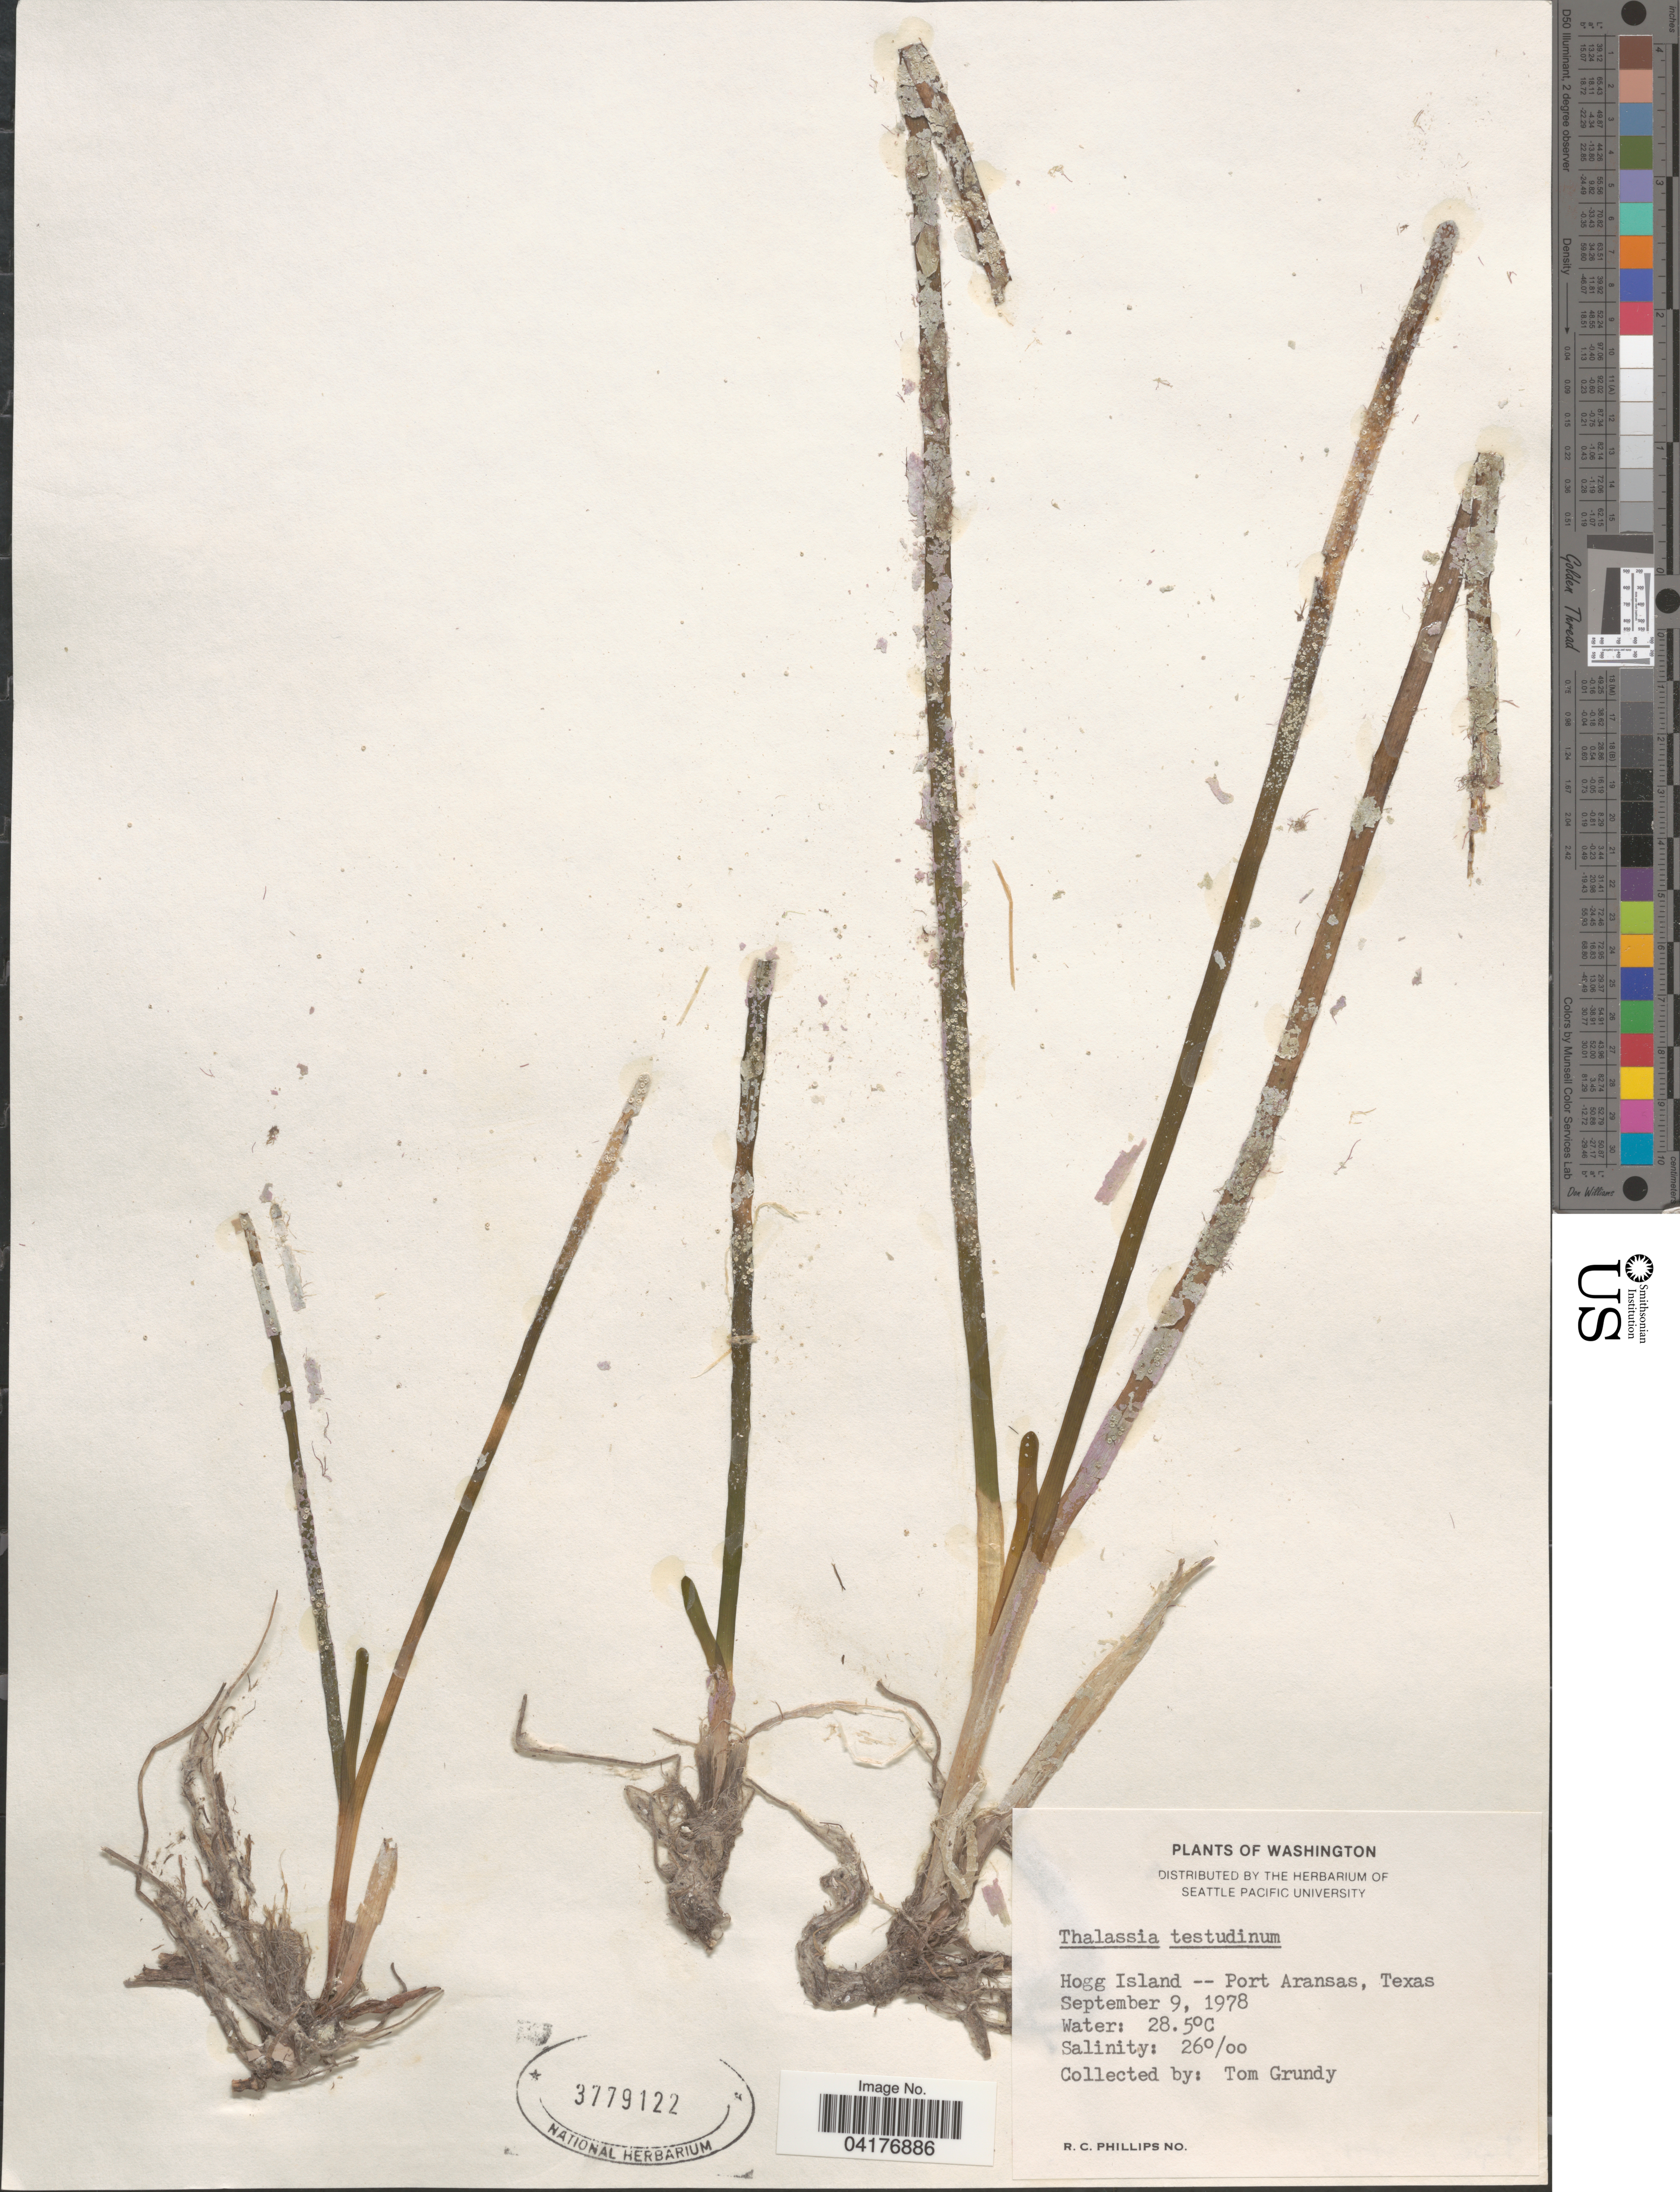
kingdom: Plantae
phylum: Tracheophyta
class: Liliopsida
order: Alismatales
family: Hydrocharitaceae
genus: Thalassia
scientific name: Thalassia testudinum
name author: Banks & Sol. ex K.D. Koenig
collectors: T. Grundy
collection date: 1978-09-09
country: United States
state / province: Texas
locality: Hogg Island -- Port Aransas.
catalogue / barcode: US 3779122